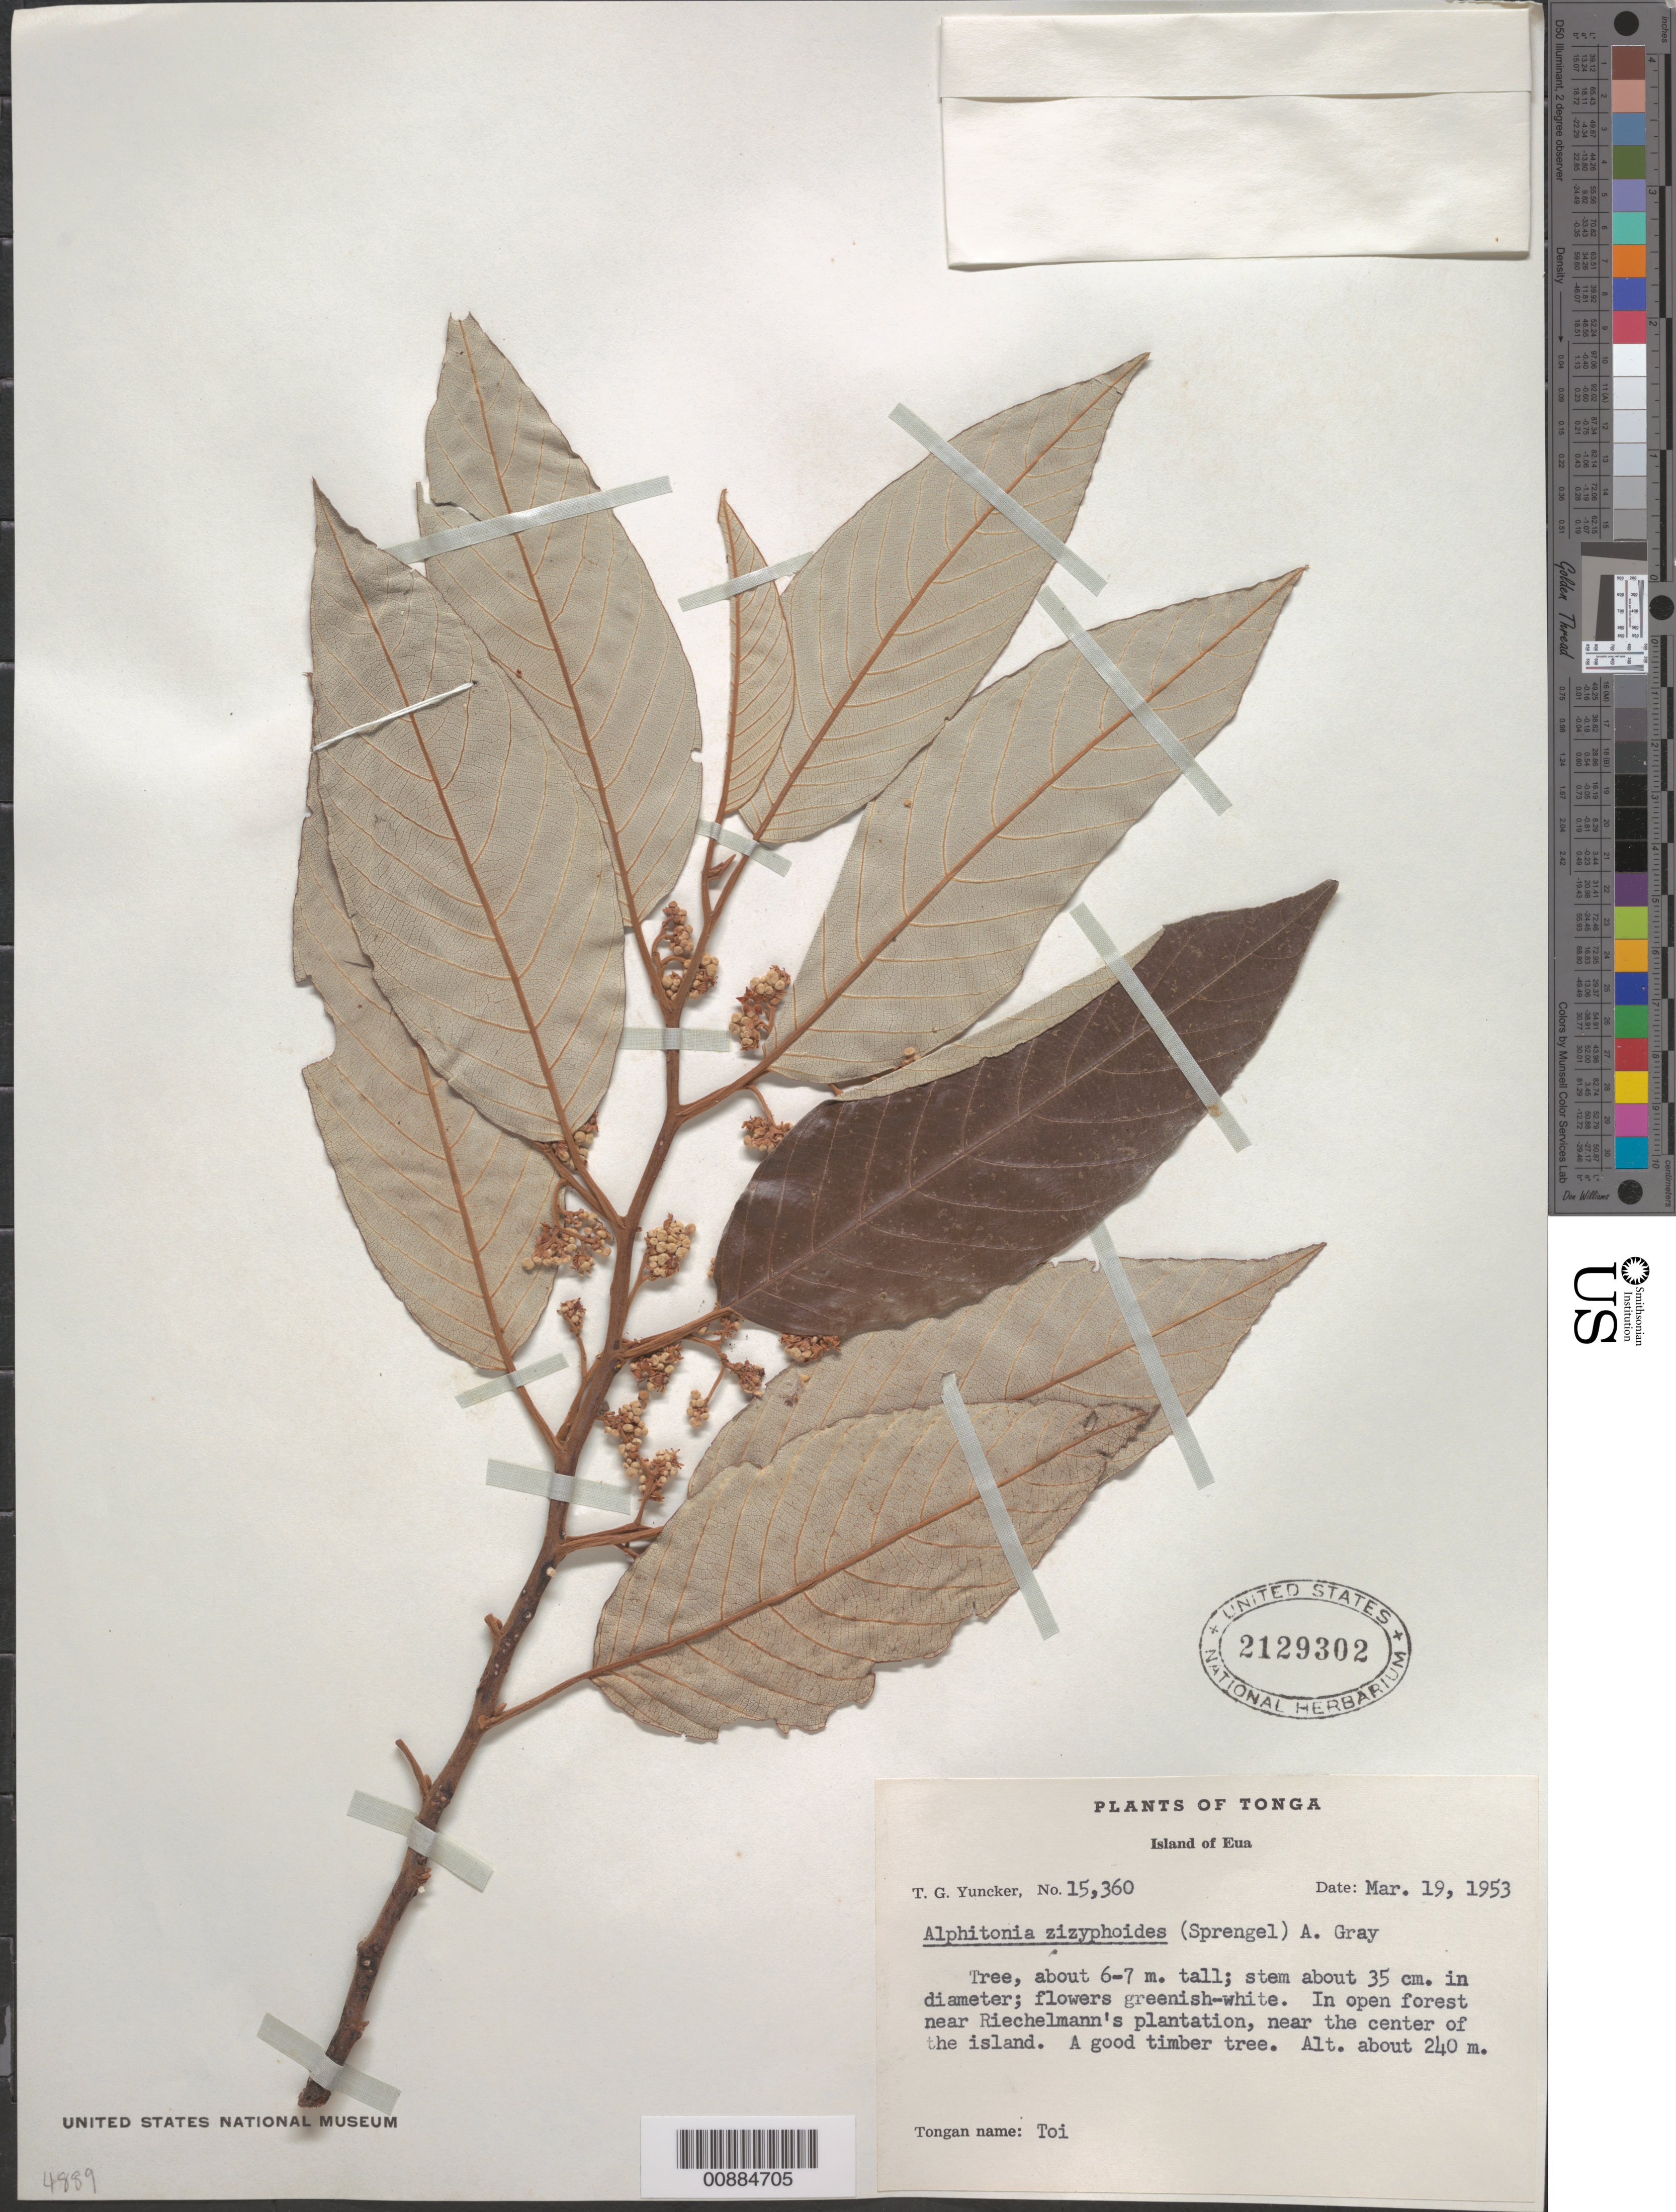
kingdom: Plantae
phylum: Tracheophyta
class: Magnoliopsida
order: Rosales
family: Rhamnaceae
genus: Alphitonia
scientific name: Alphitonia zizyphoides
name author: (Sol. ex Spreng.) A. Gray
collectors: T. G. Yuncker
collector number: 15360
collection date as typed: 19 Mar 1953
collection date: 1953-03-19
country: Tonga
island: Eua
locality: In open forest near Riechelmann's plantation, near the center of the island.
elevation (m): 240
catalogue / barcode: US 2129302